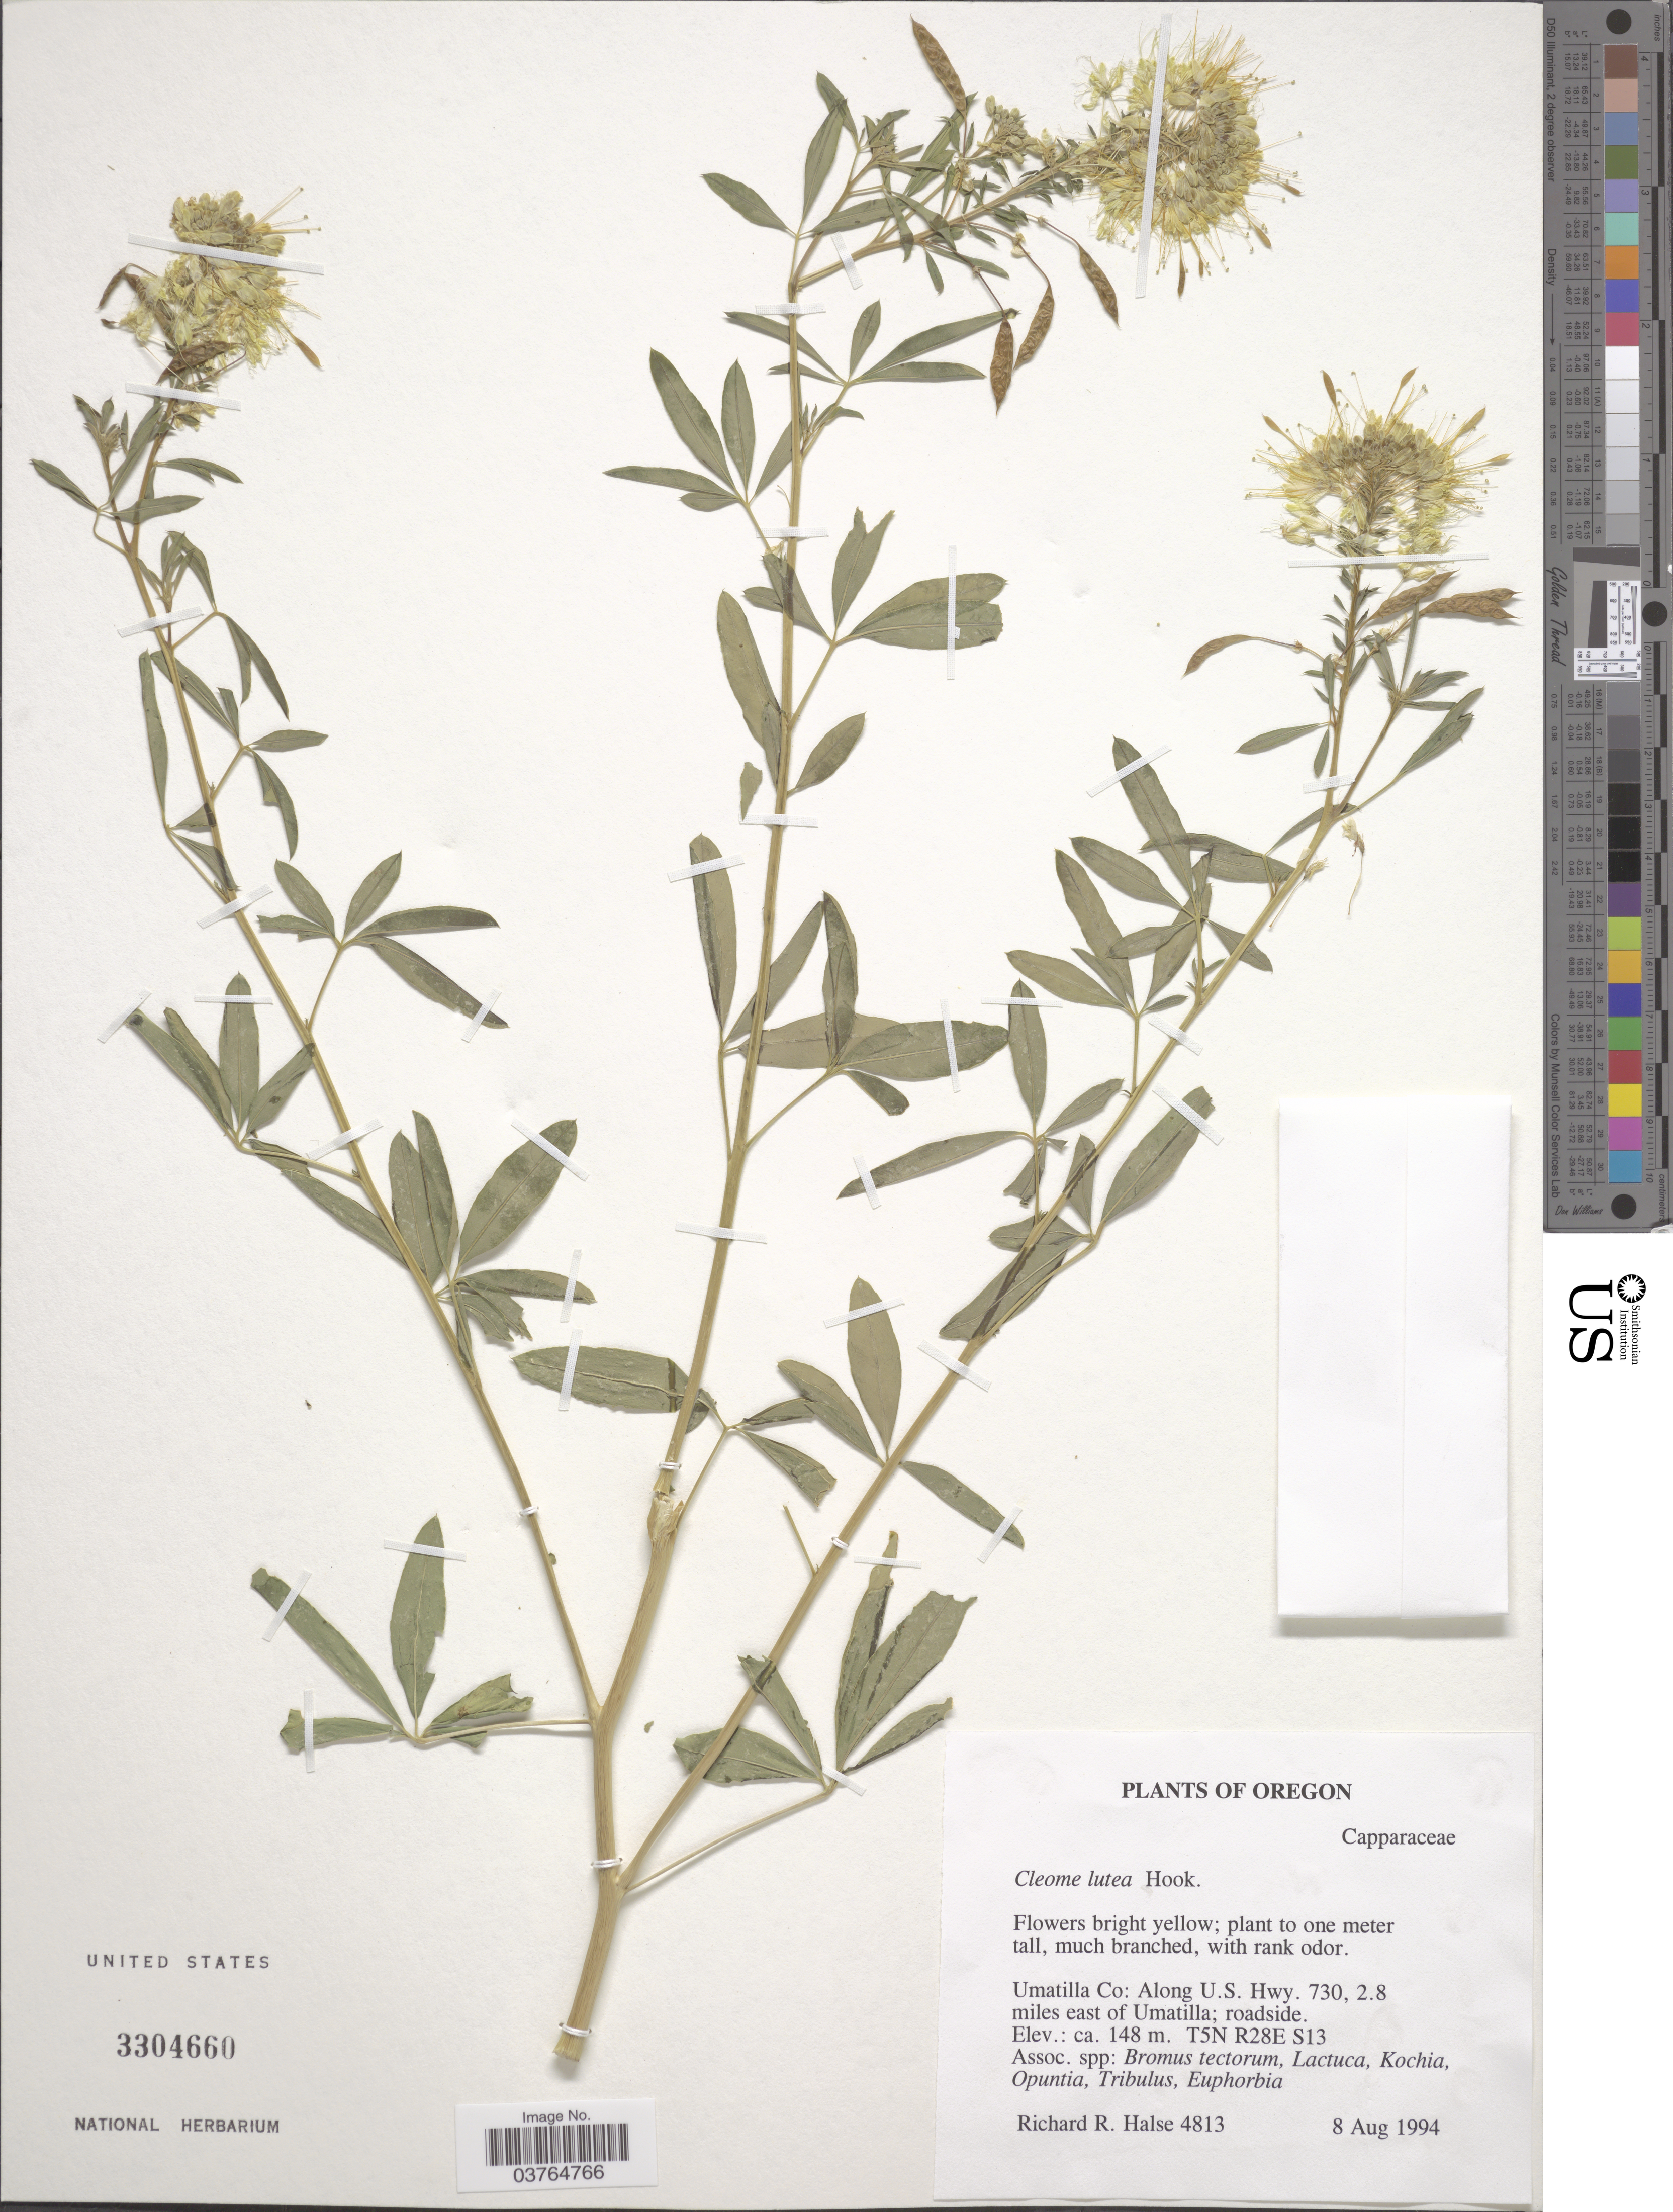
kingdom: Plantae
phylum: Tracheophyta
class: Magnoliopsida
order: Brassicales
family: Cleomaceae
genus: Cleomella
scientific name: Cleomella lutea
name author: (Hook.) Roalson & J.C. Hall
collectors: R. Halse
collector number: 4813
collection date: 1994-08-08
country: United States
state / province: Oregon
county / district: Umatilla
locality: Umatilla Co: Along U.S. Hwy. 730, 2.8 miles east of Umatilla; roadside. T5N R28E S13.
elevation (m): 148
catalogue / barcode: US 3304660